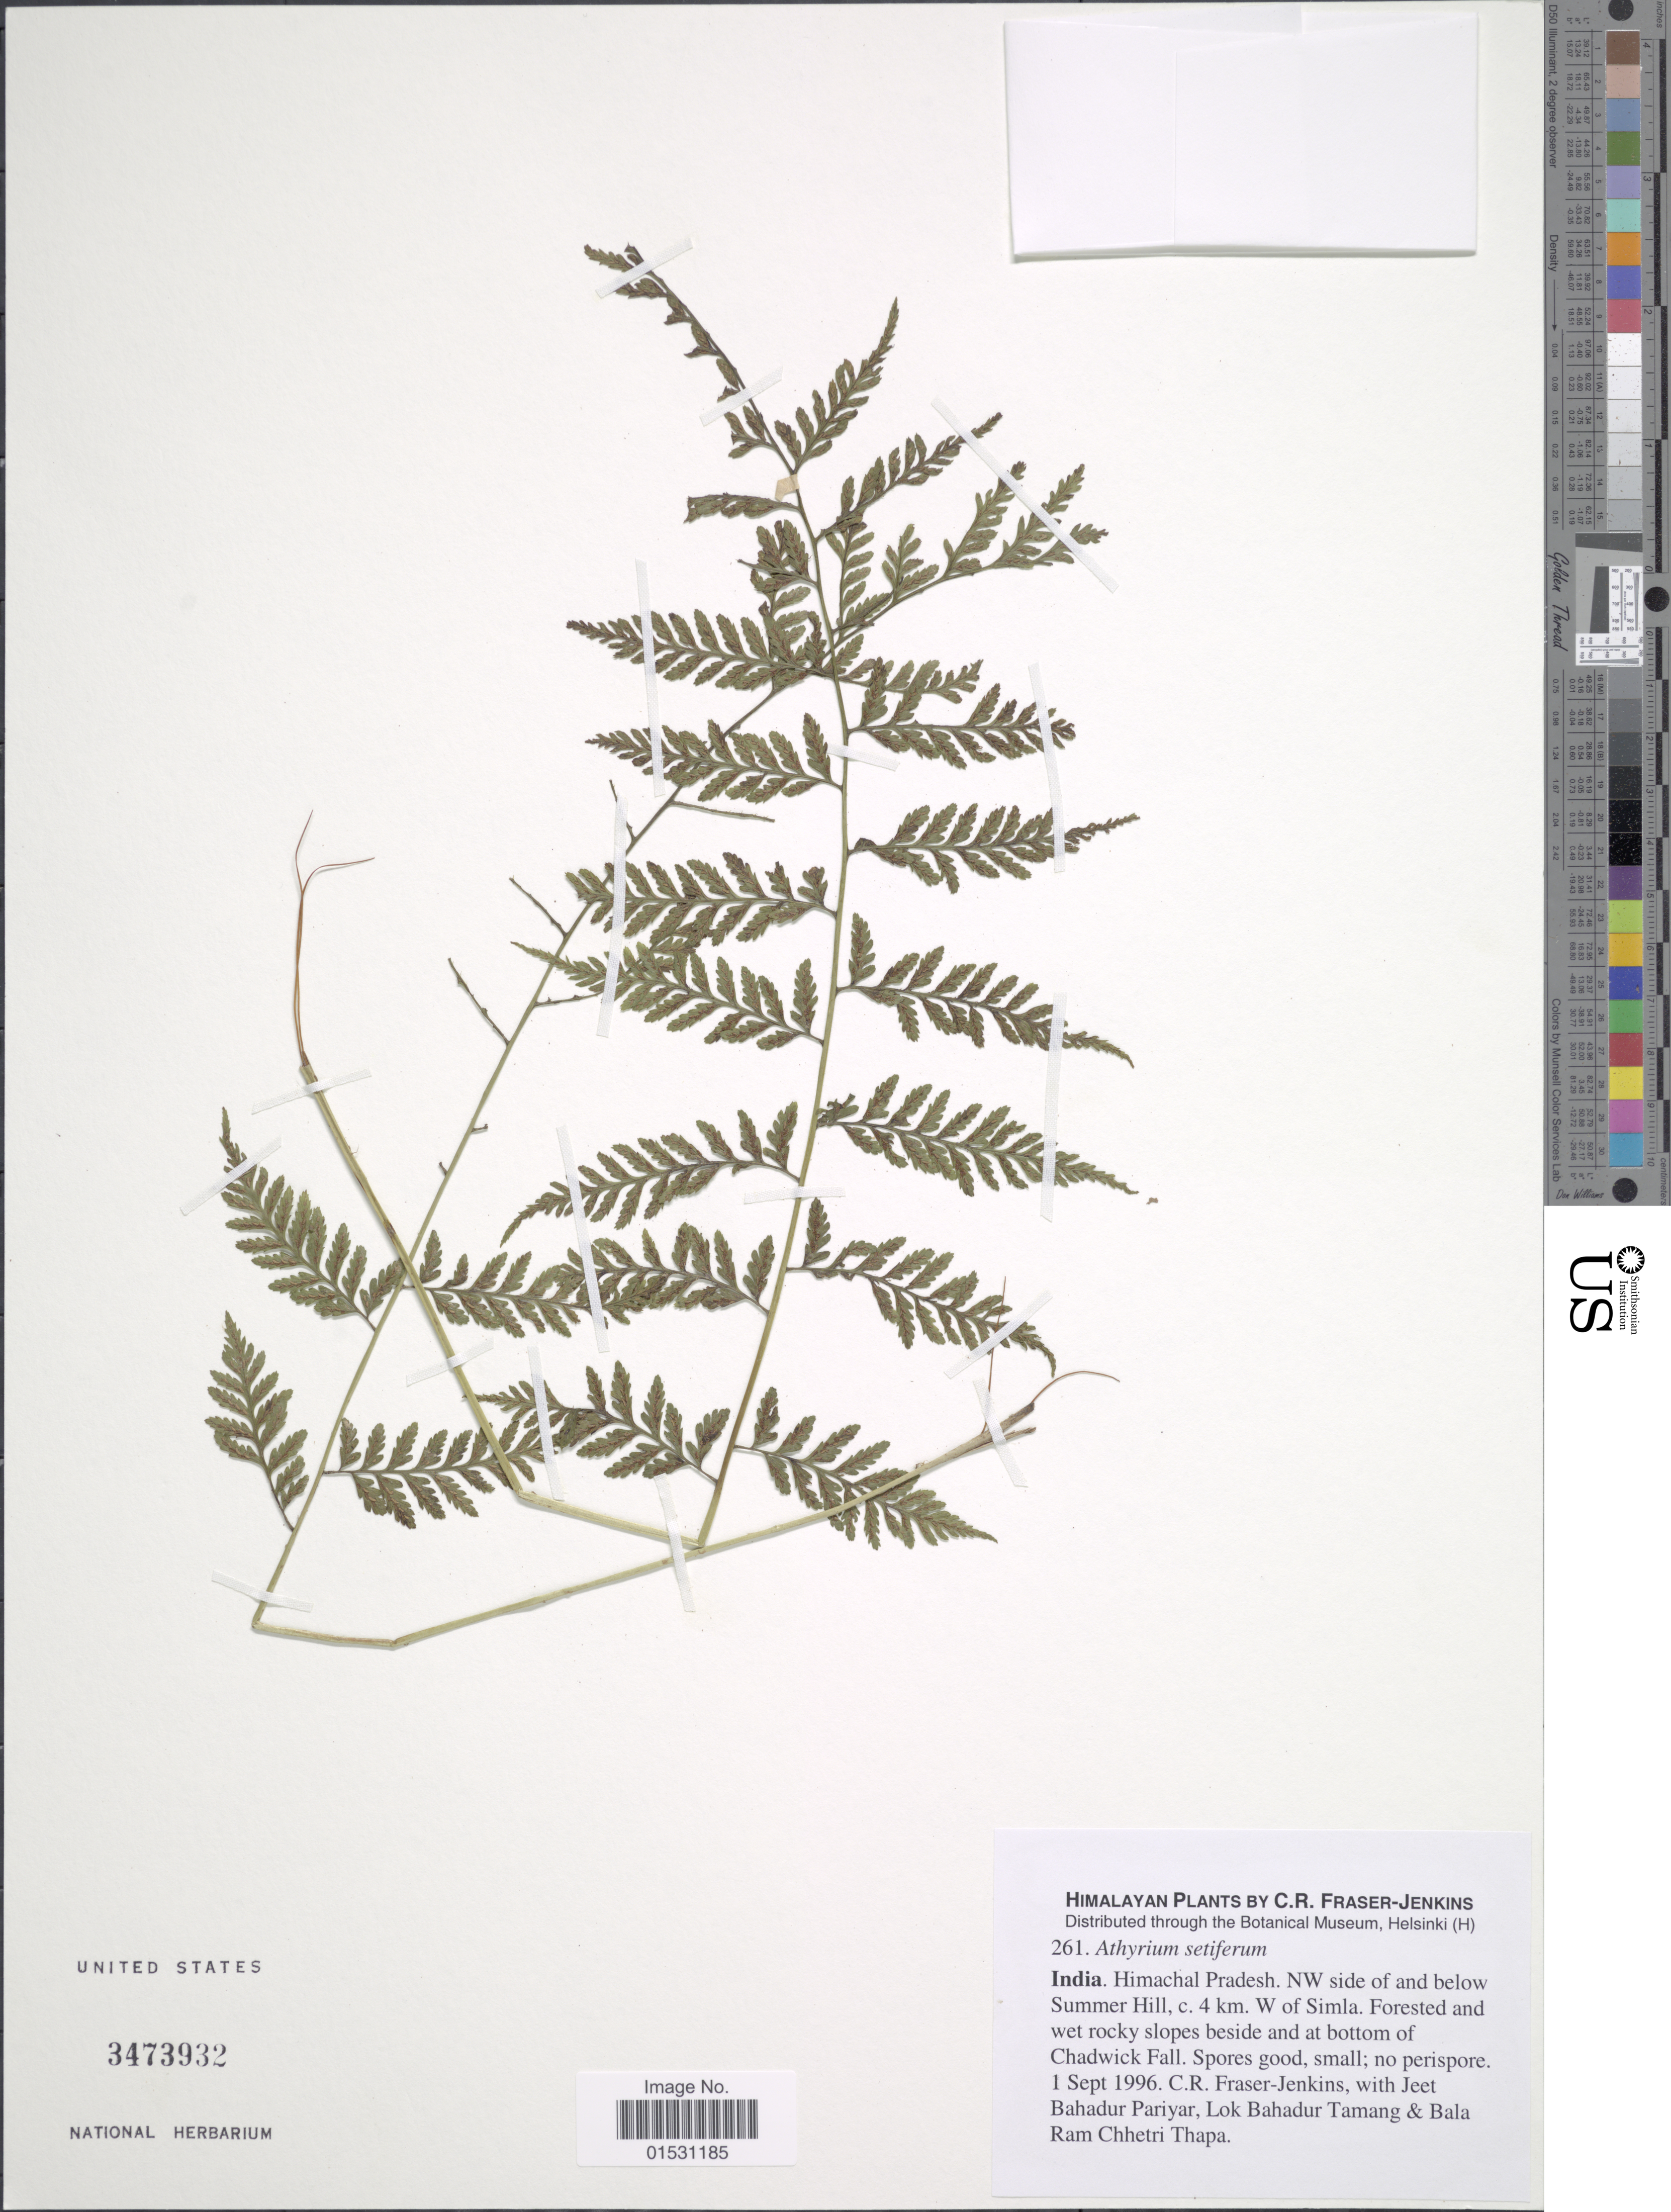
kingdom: Plantae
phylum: Tracheophyta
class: Polypodiopsida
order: Polypodiales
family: Athyriaceae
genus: Athyrium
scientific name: Athyrium setiferum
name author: C. Chr.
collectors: C. R. Fraser-Jenkins, J. Pariyar, J. Pariyar & B. Thapa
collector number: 261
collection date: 1996-09-01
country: India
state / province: Himachal Pradesh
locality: Himalayan. NW side of and below Summer Hill, c. 4 km. W of Simla. Forested and wet rocky slopes beside and at bottom of Chadwick Fall.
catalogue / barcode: US 3473932